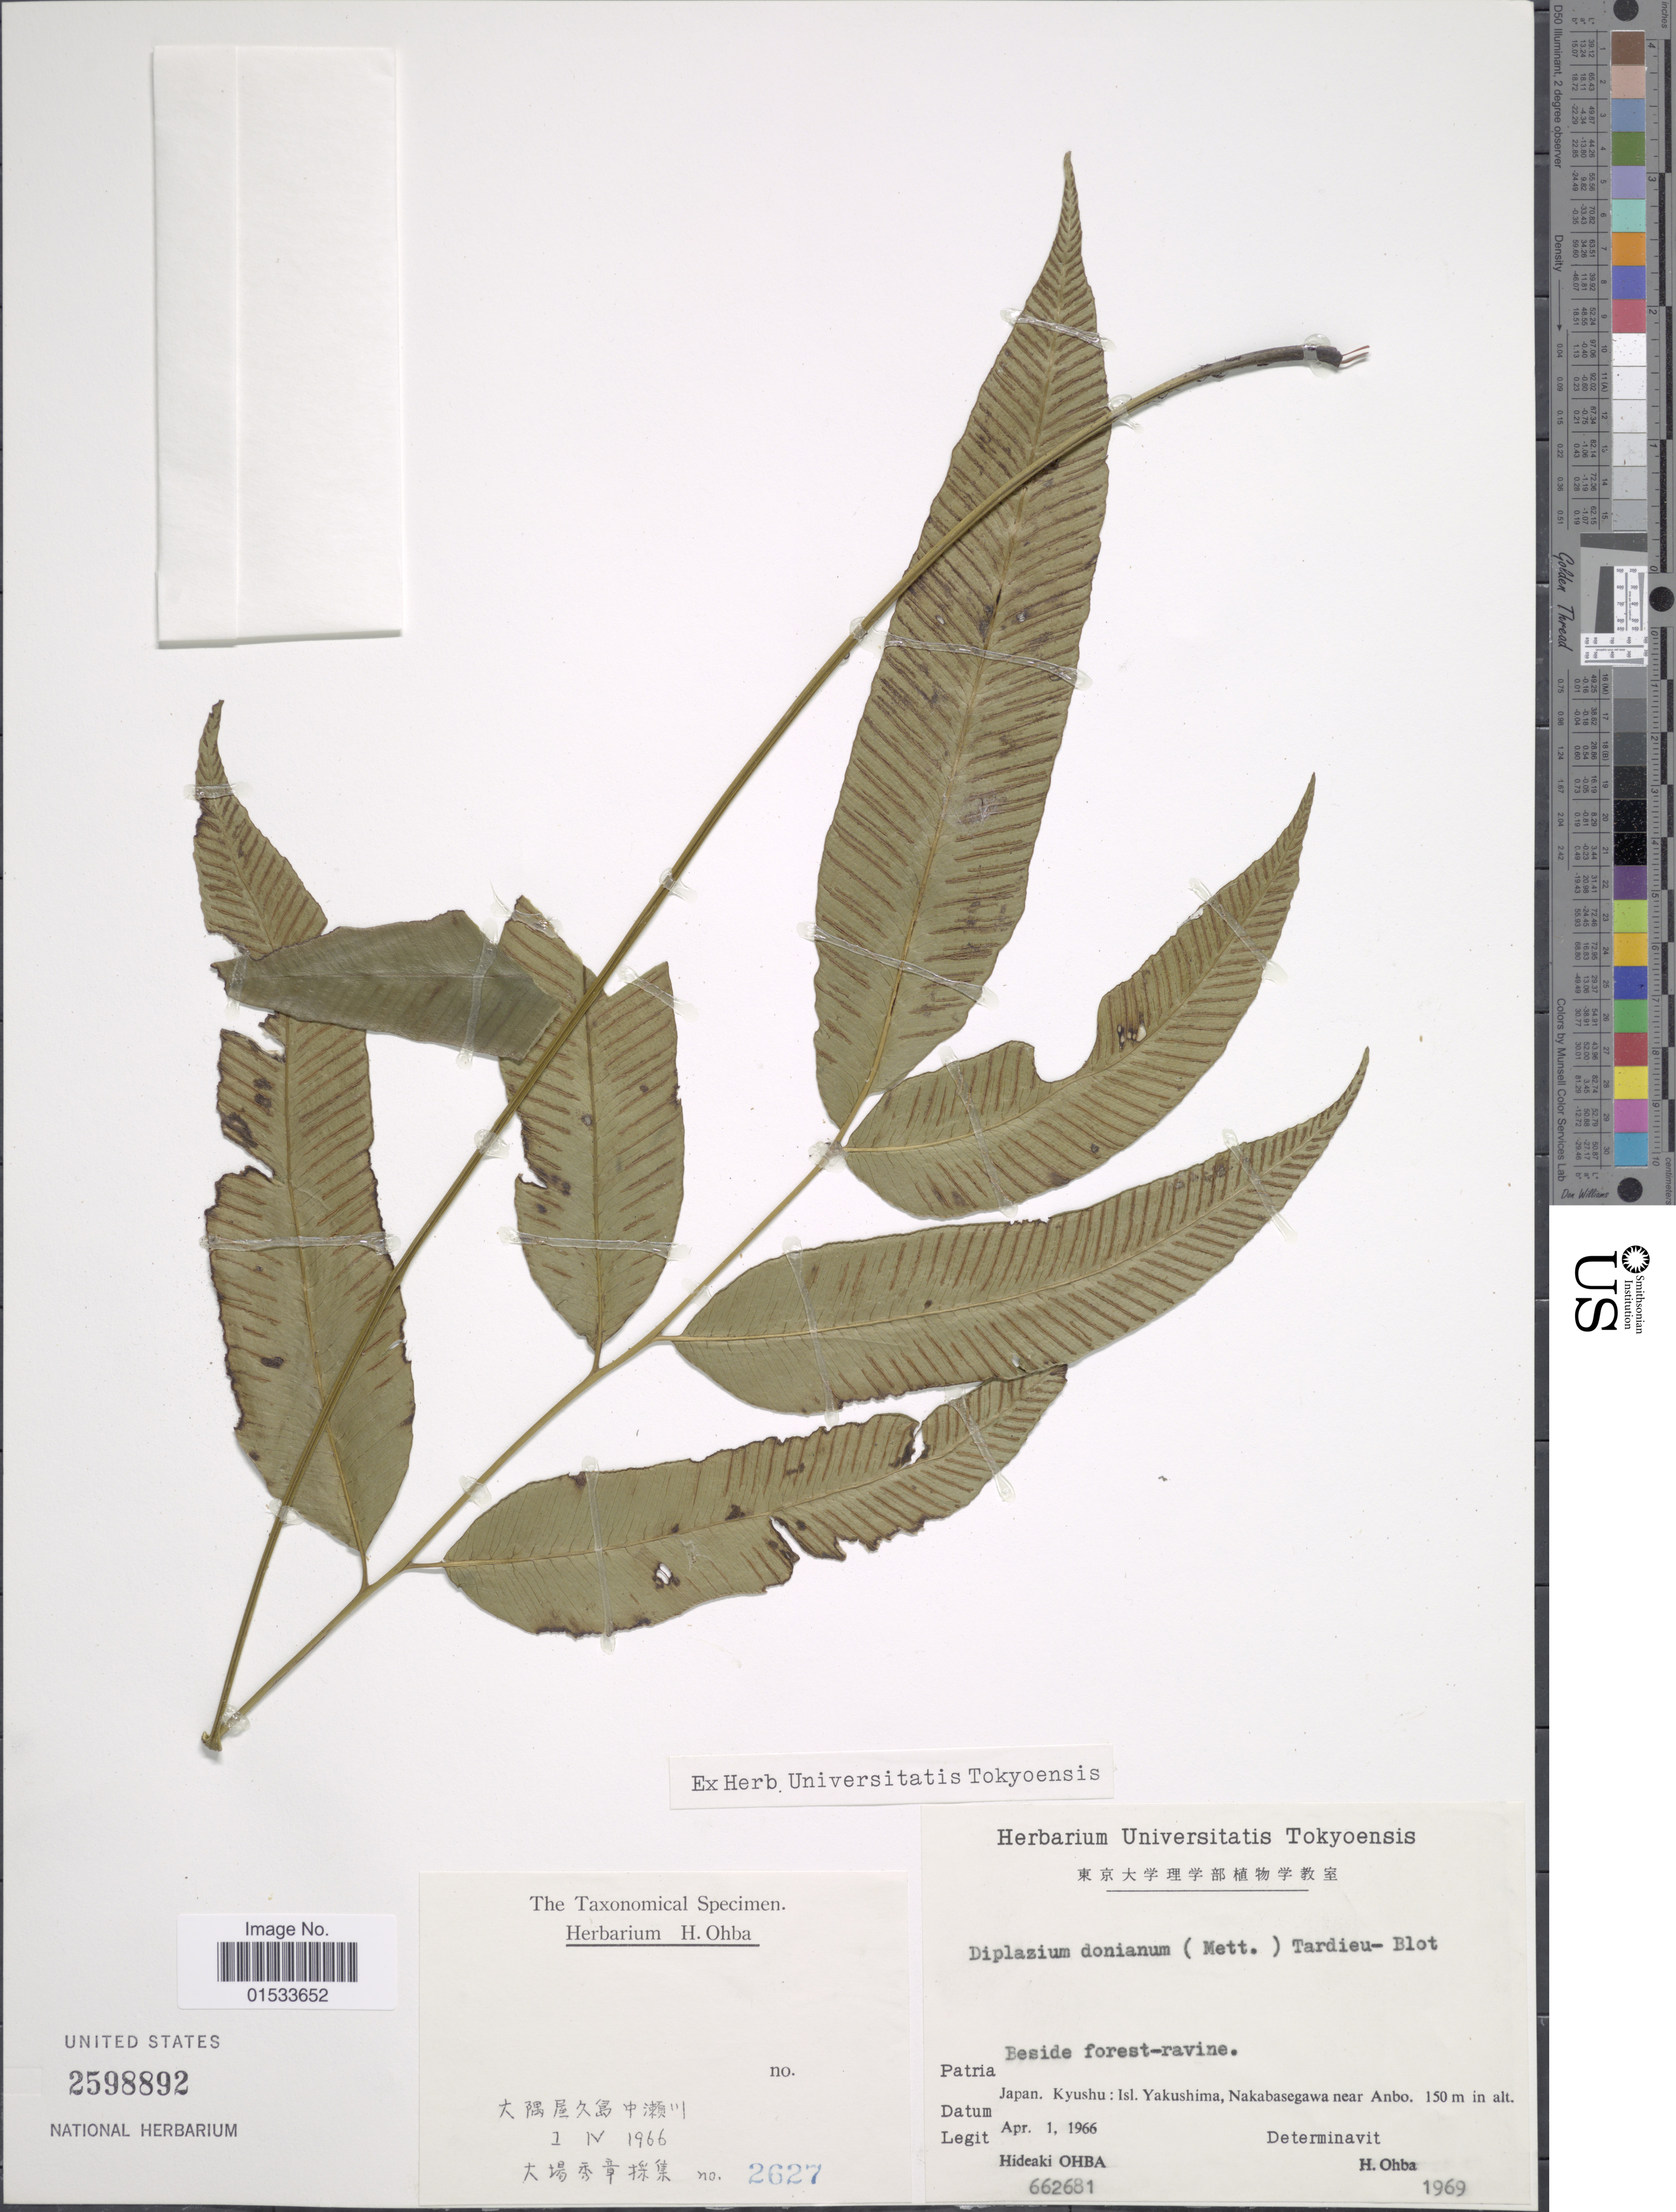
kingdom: Plantae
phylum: Tracheophyta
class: Polypodiopsida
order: Polypodiales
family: Athyriaceae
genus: Diplazium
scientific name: Diplazium donianum var. donianum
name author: (Mett.) Tardieu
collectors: H. Ohba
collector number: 662681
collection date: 1966-04-01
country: Japan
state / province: Kagosima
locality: Kyushu, Isl. Yakushima, Nakabasegawa near Anbo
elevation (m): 150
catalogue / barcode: US 2598892